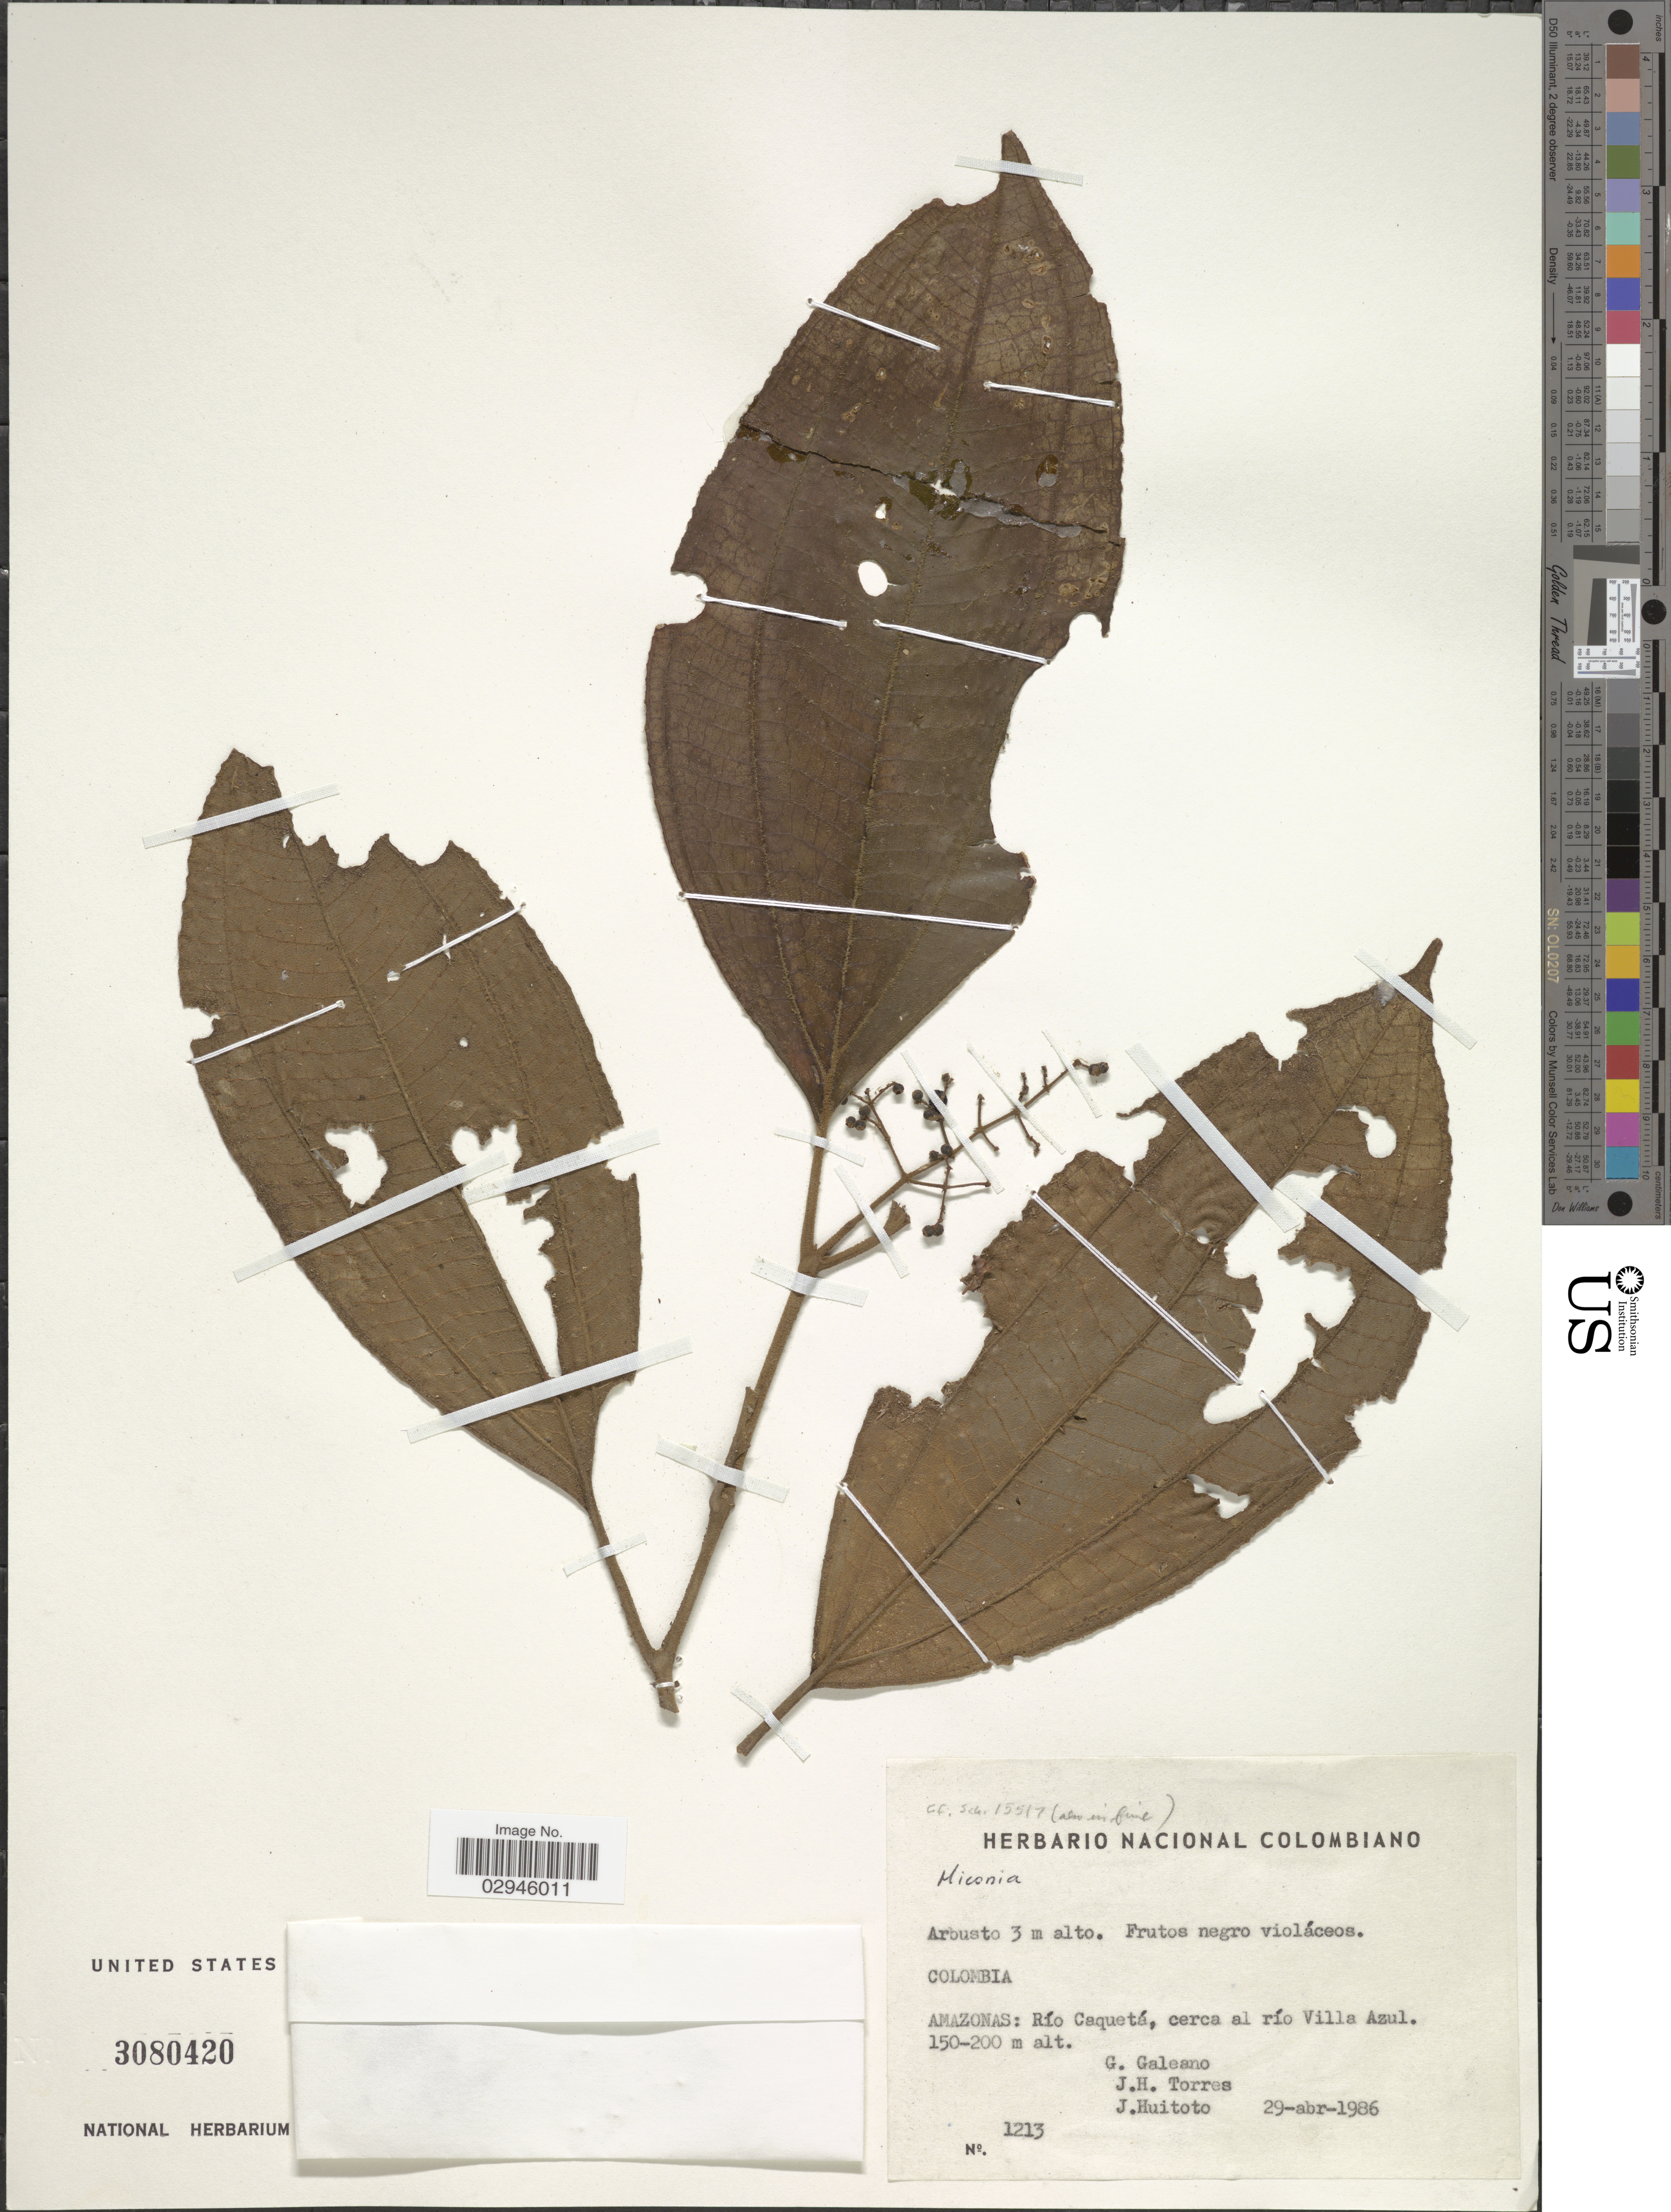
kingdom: Plantae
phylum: Tracheophyta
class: Magnoliopsida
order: Myrtales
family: Melastomataceae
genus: Miconia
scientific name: Miconia sp.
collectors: G. A. Galeano, J. H. Torres & J. Huitoto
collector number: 1213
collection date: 1986-04-29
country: Colombia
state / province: Amazônas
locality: Río Caquetá, cerca al río Villa Azul.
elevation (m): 150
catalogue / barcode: US 3080420